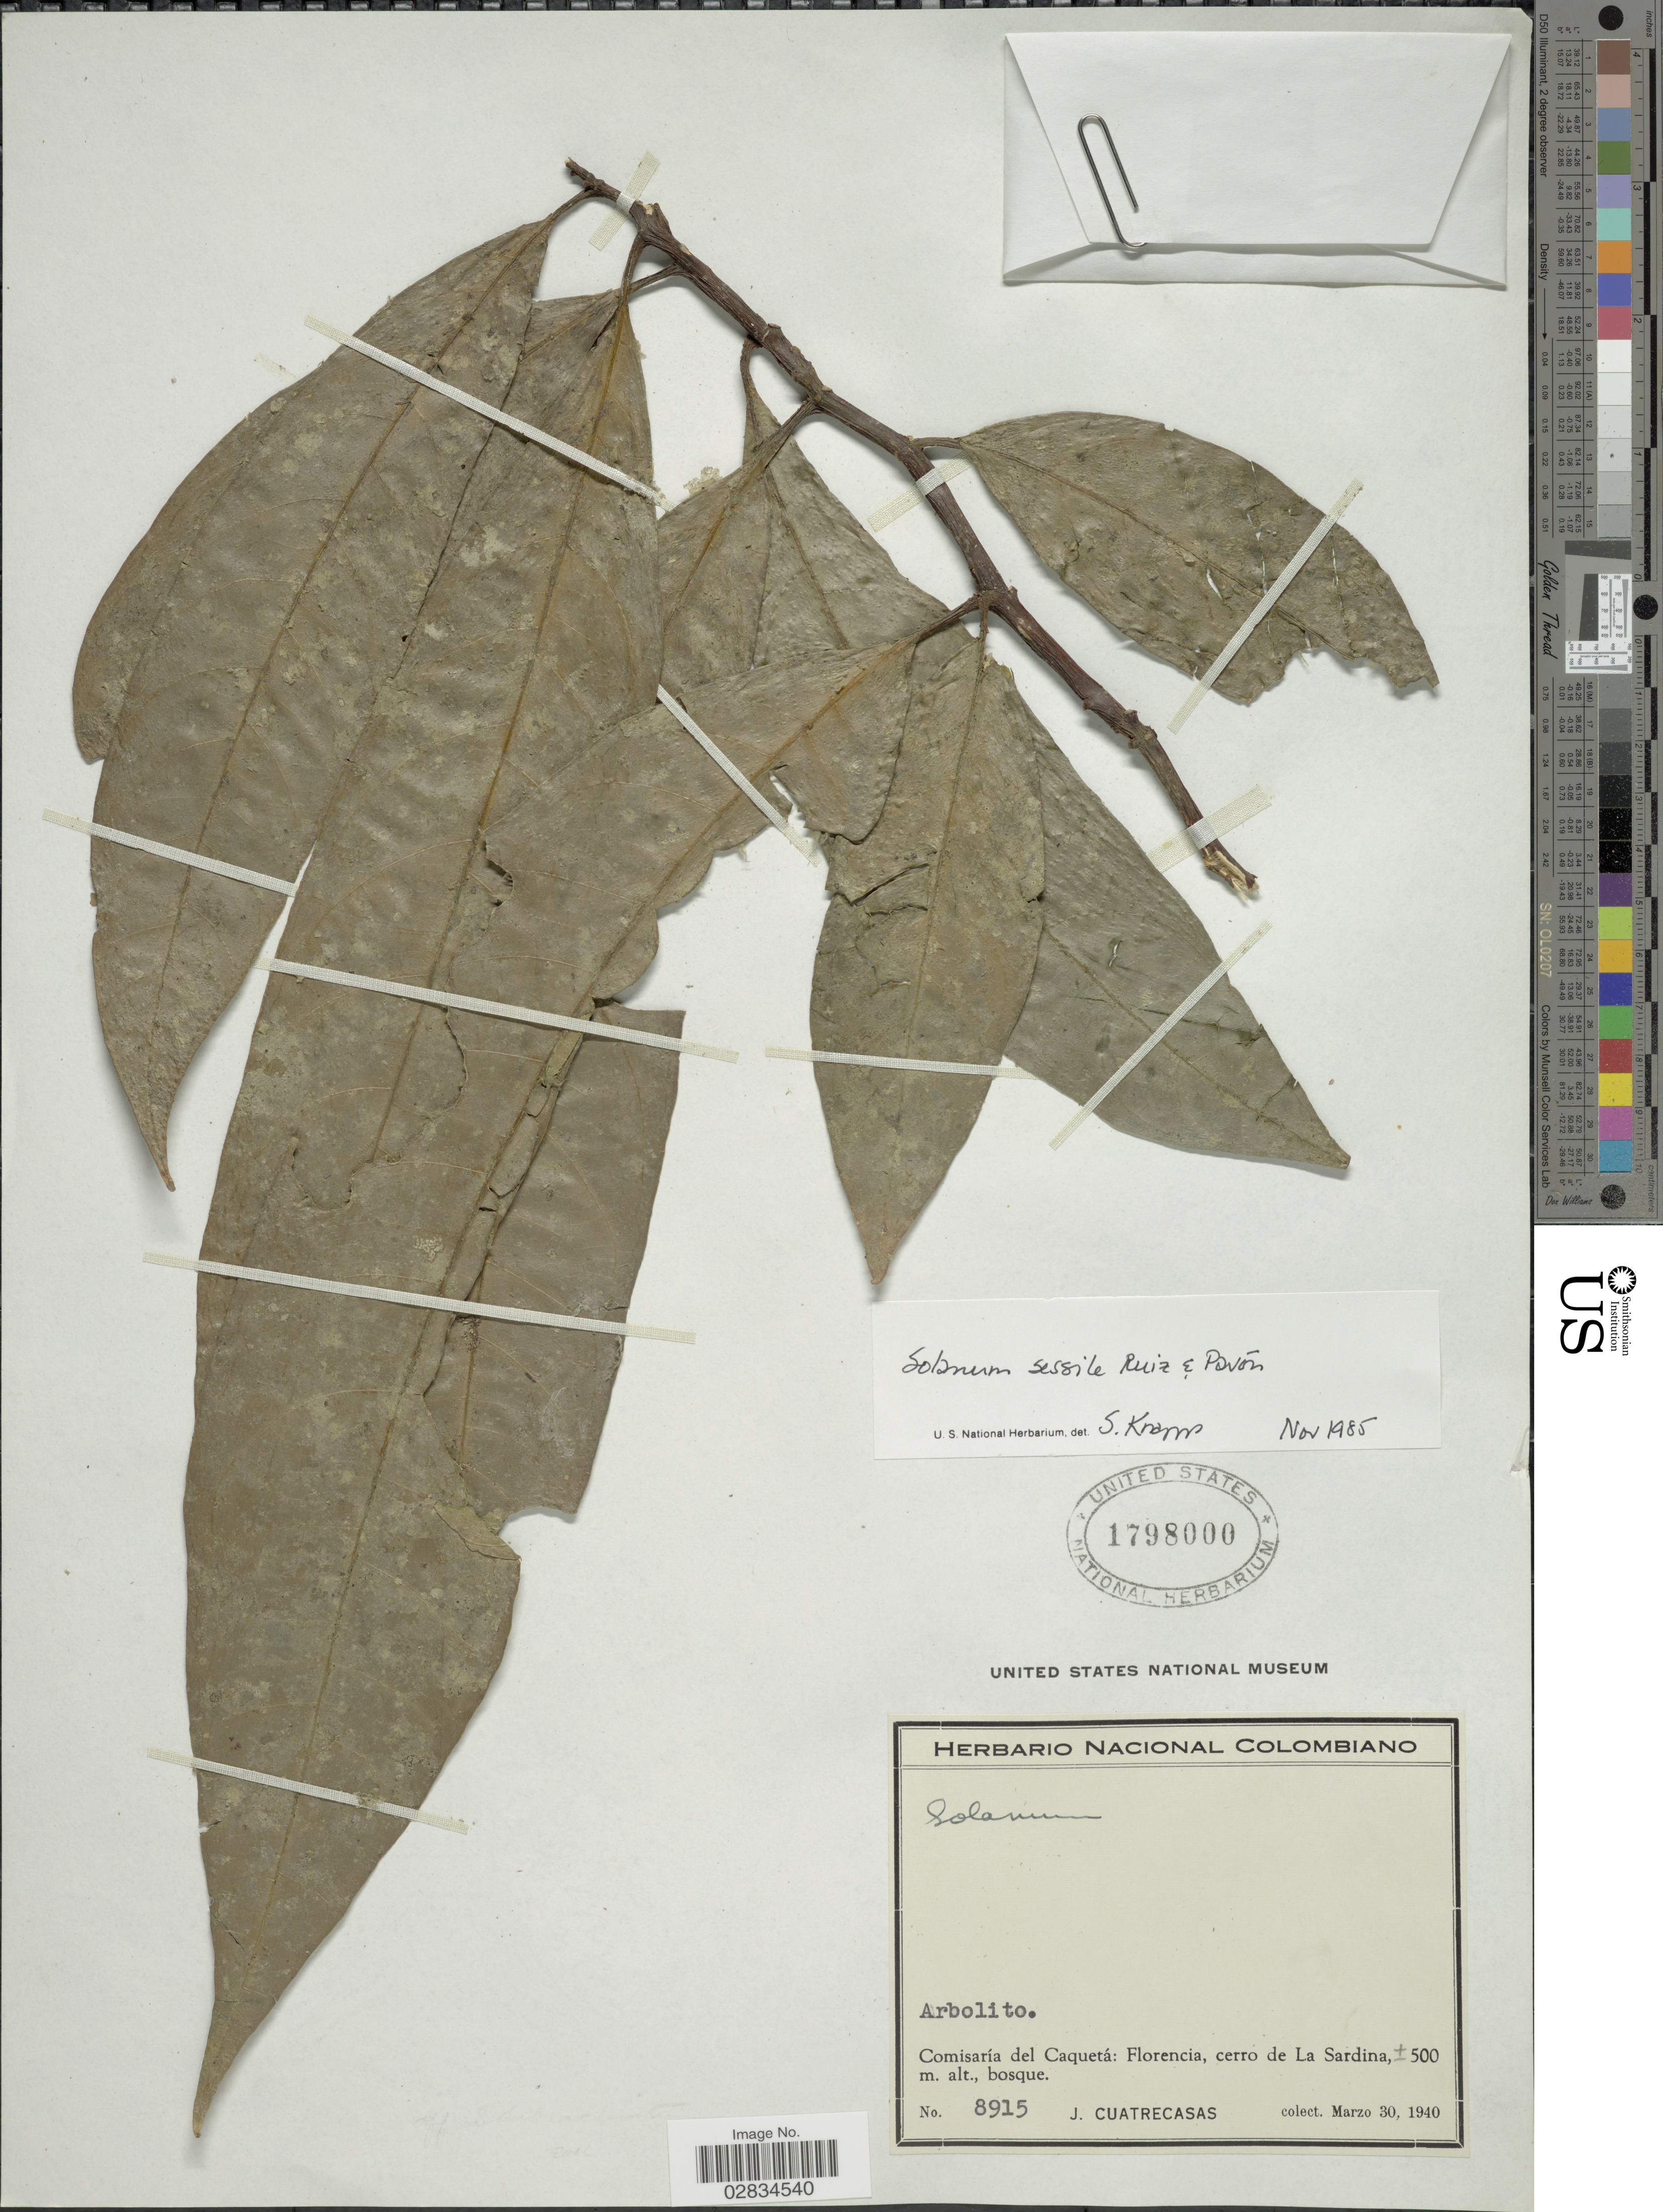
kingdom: Plantae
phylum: Tracheophyta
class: Magnoliopsida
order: Solanales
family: Solanaceae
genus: Solanum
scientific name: Solanum sessile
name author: Ruiz & Pav.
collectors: J. Cuatrecasas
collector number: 8915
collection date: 1940-03-30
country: Colombia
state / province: Caquetá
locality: Comisaría del Caquetá: Florencia, cerro de La Sardina.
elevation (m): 500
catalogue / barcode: US 1798000